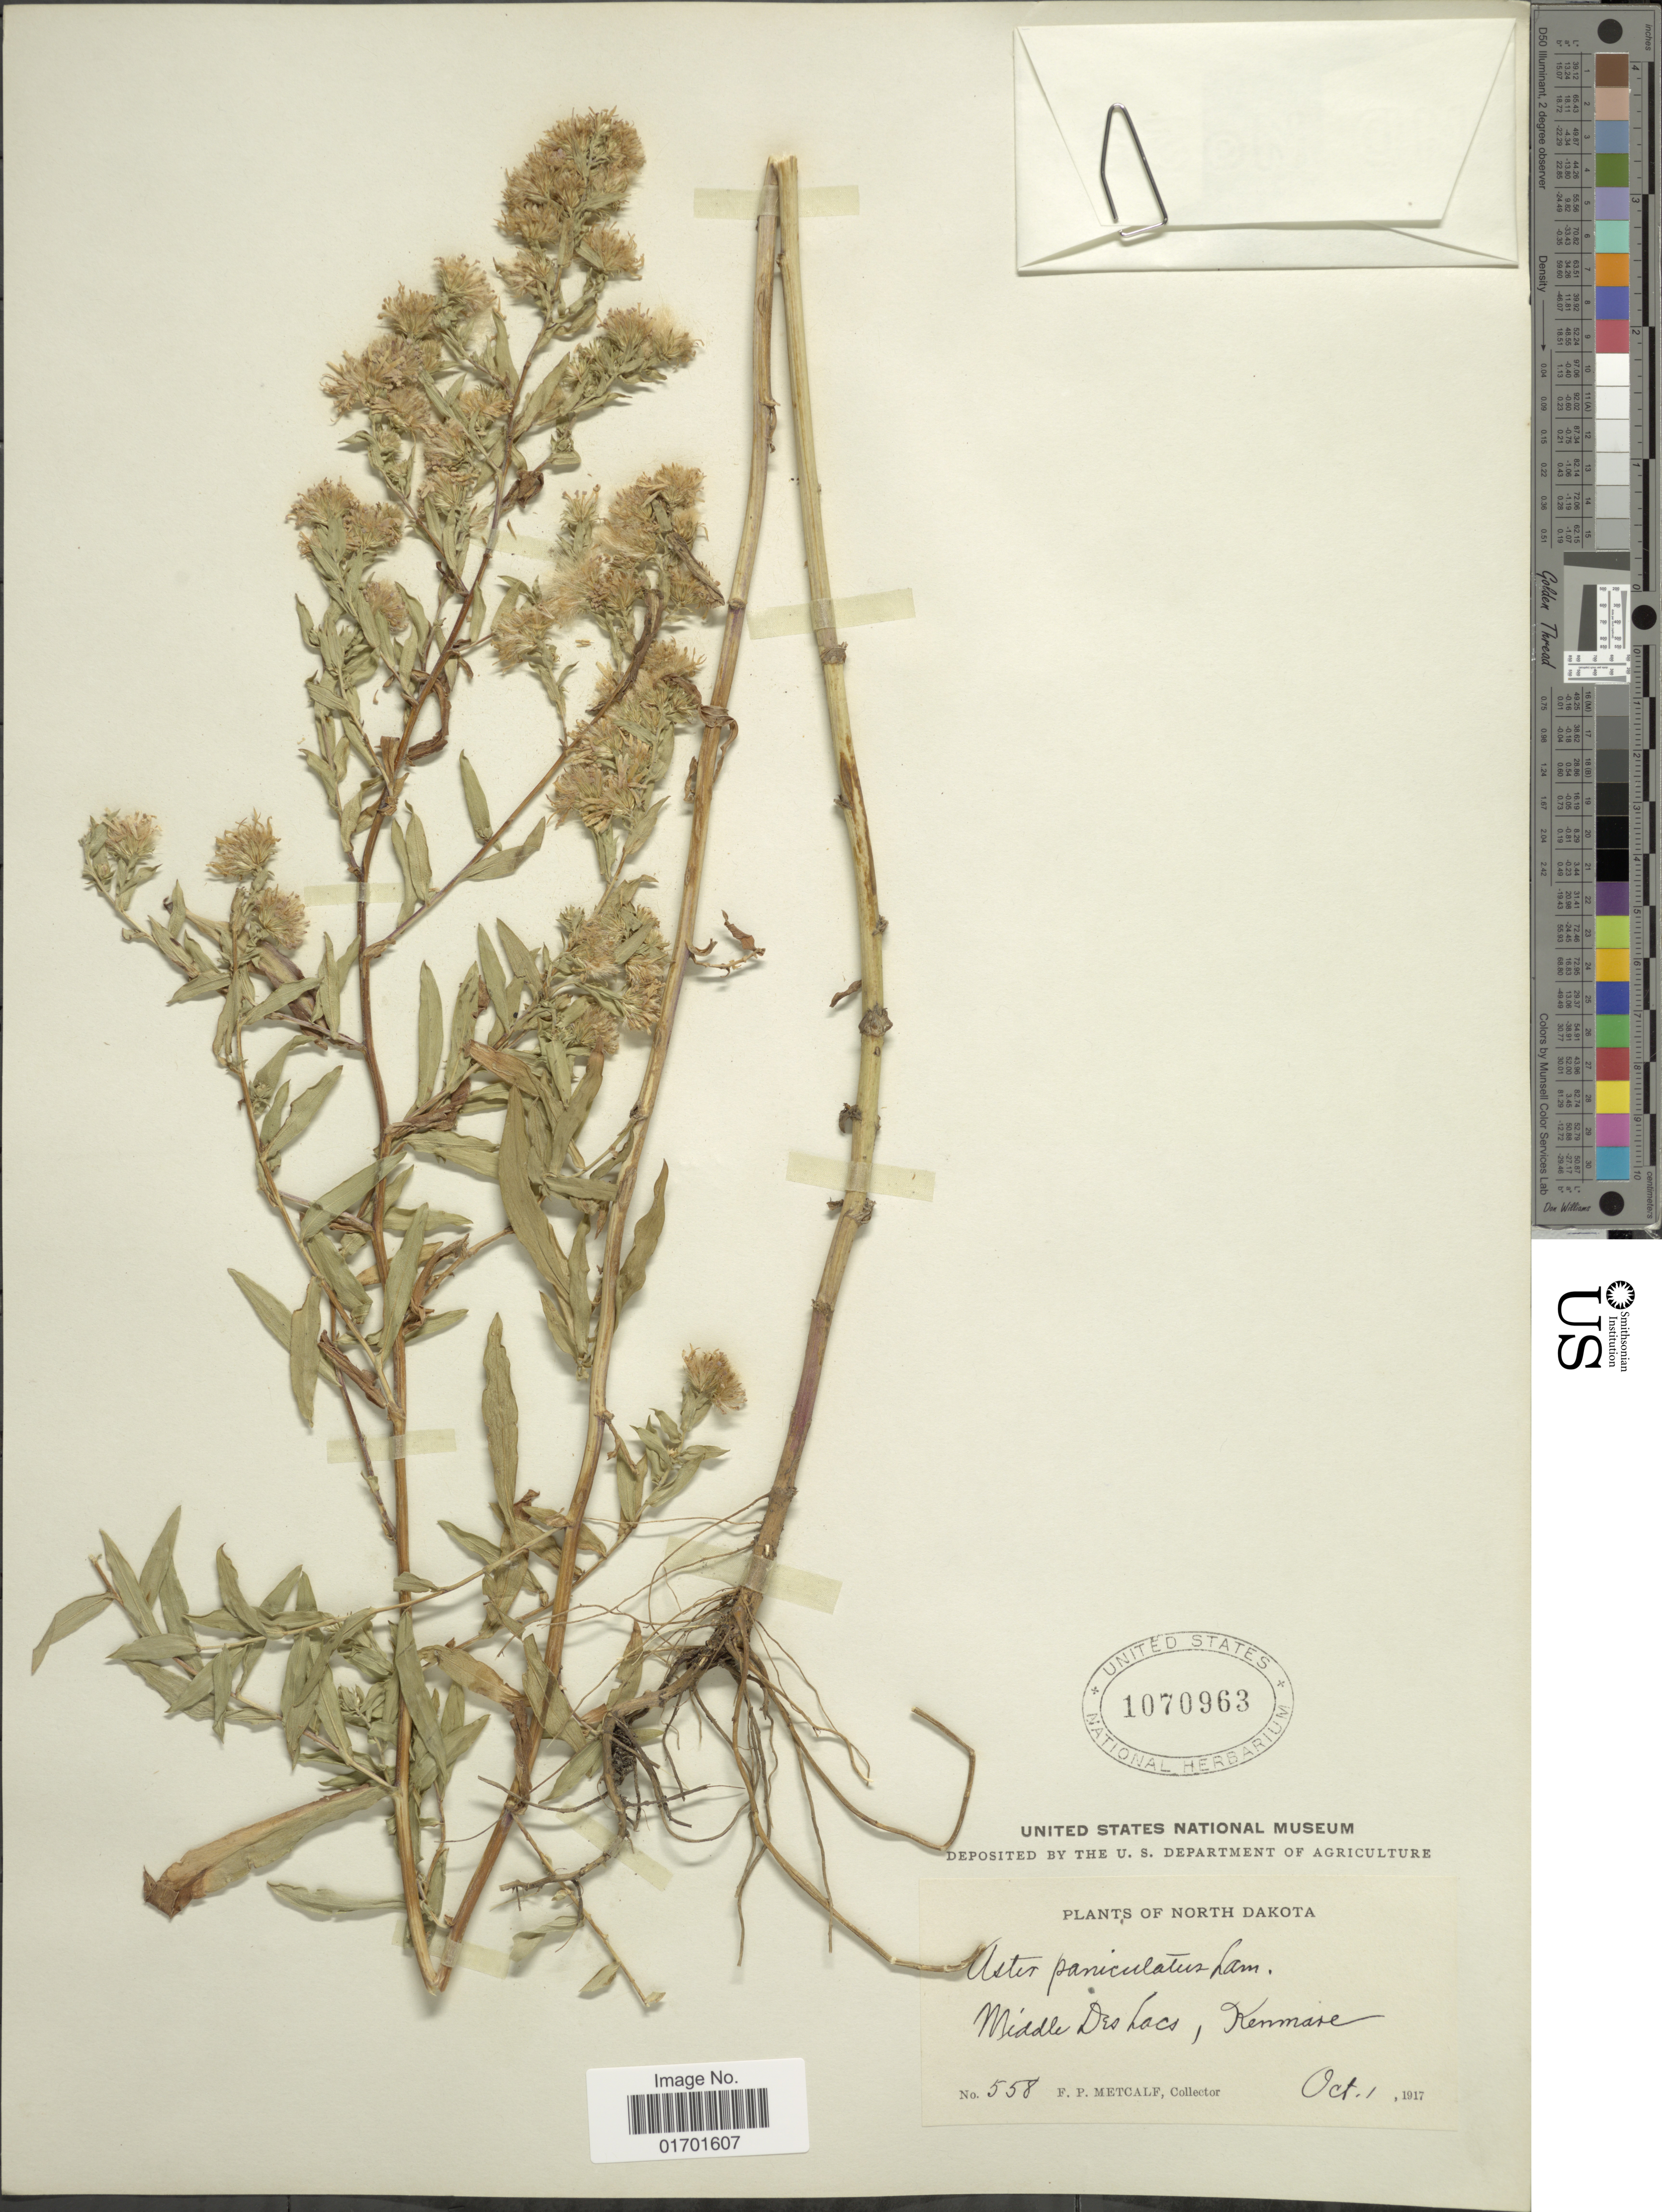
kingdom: Plantae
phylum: Tracheophyta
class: Magnoliopsida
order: Asterales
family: Asteraceae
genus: Symphyotrichum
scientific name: Symphyotrichum lanceolatum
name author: (Willd.) G.L. Nesom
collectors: F. Metcalf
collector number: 558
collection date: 1917-10-01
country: United States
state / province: North Dakota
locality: Middle DesLacs, Kenmare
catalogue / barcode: US 1070963